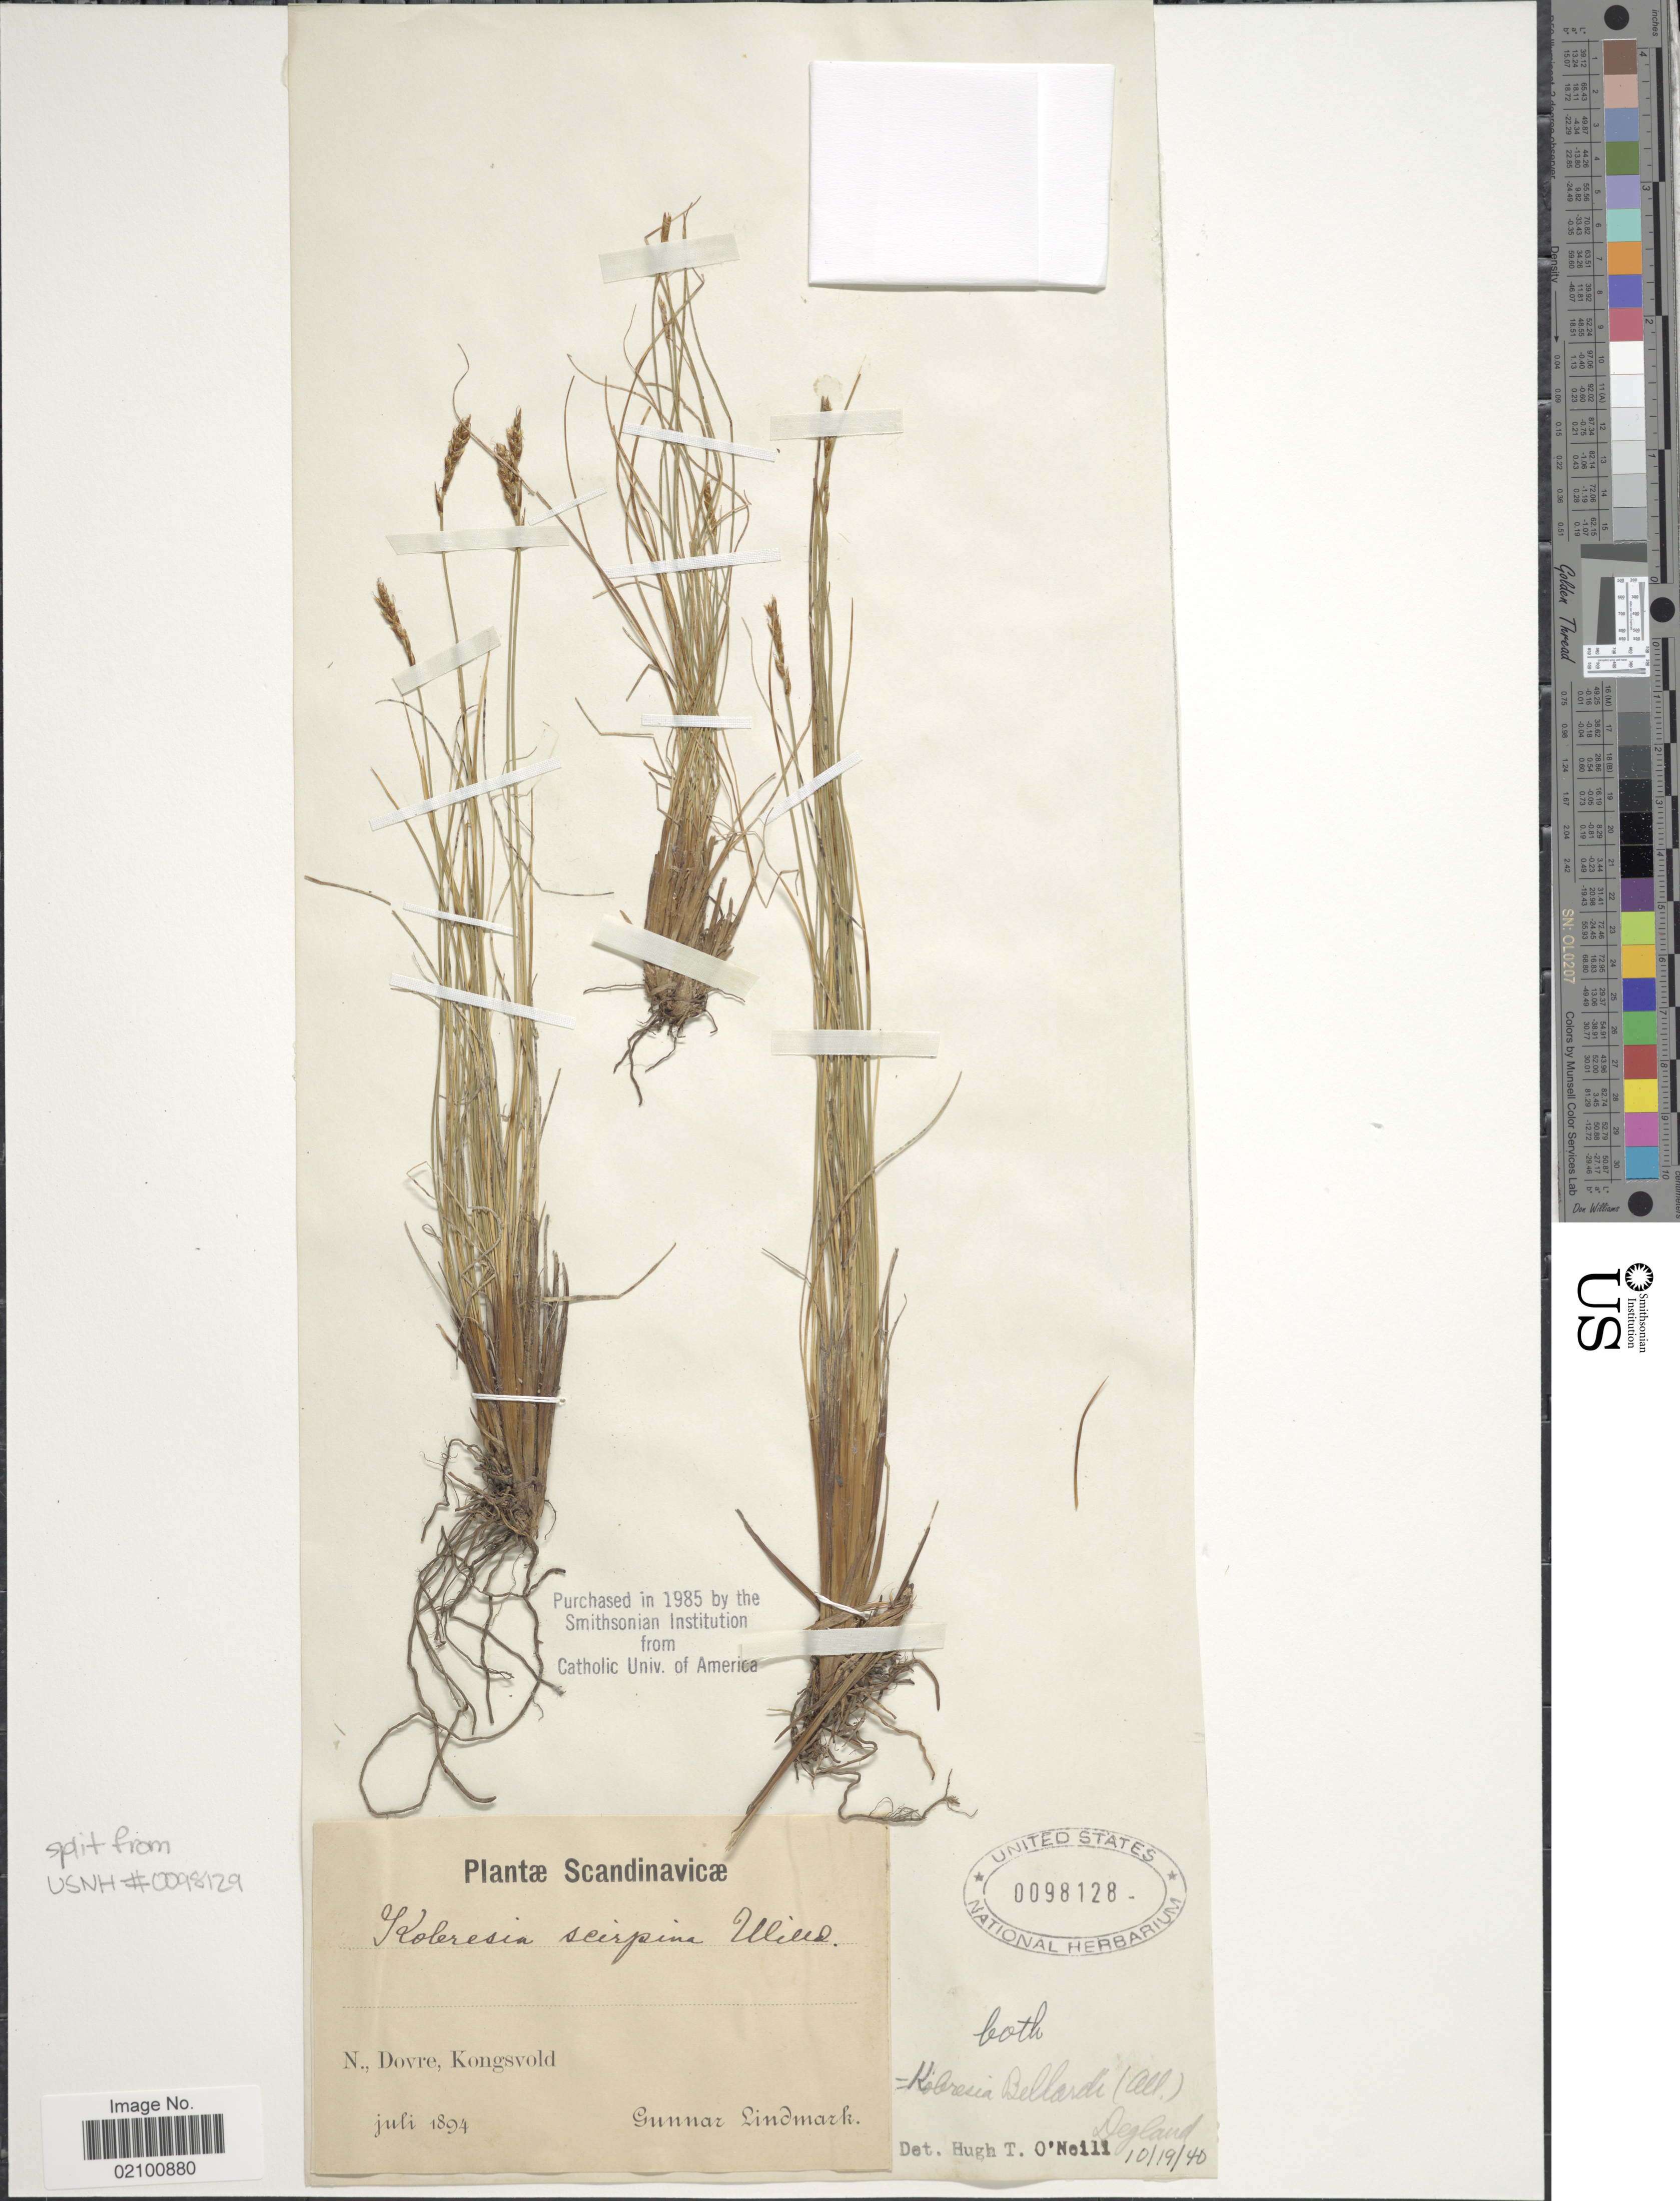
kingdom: Plantae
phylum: Tracheophyta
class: Liliopsida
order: Poales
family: Cyperaceae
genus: Carex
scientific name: Carex myosuroides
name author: Vill.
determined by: Strong, M. T., (US), Smithsonian Institution - National Museum of Natural History (UNITED STATES)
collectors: G. Lindmark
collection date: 1894-07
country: Norway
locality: Scandinavicae, N., Dovre, Kongsvold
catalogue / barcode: US 98128